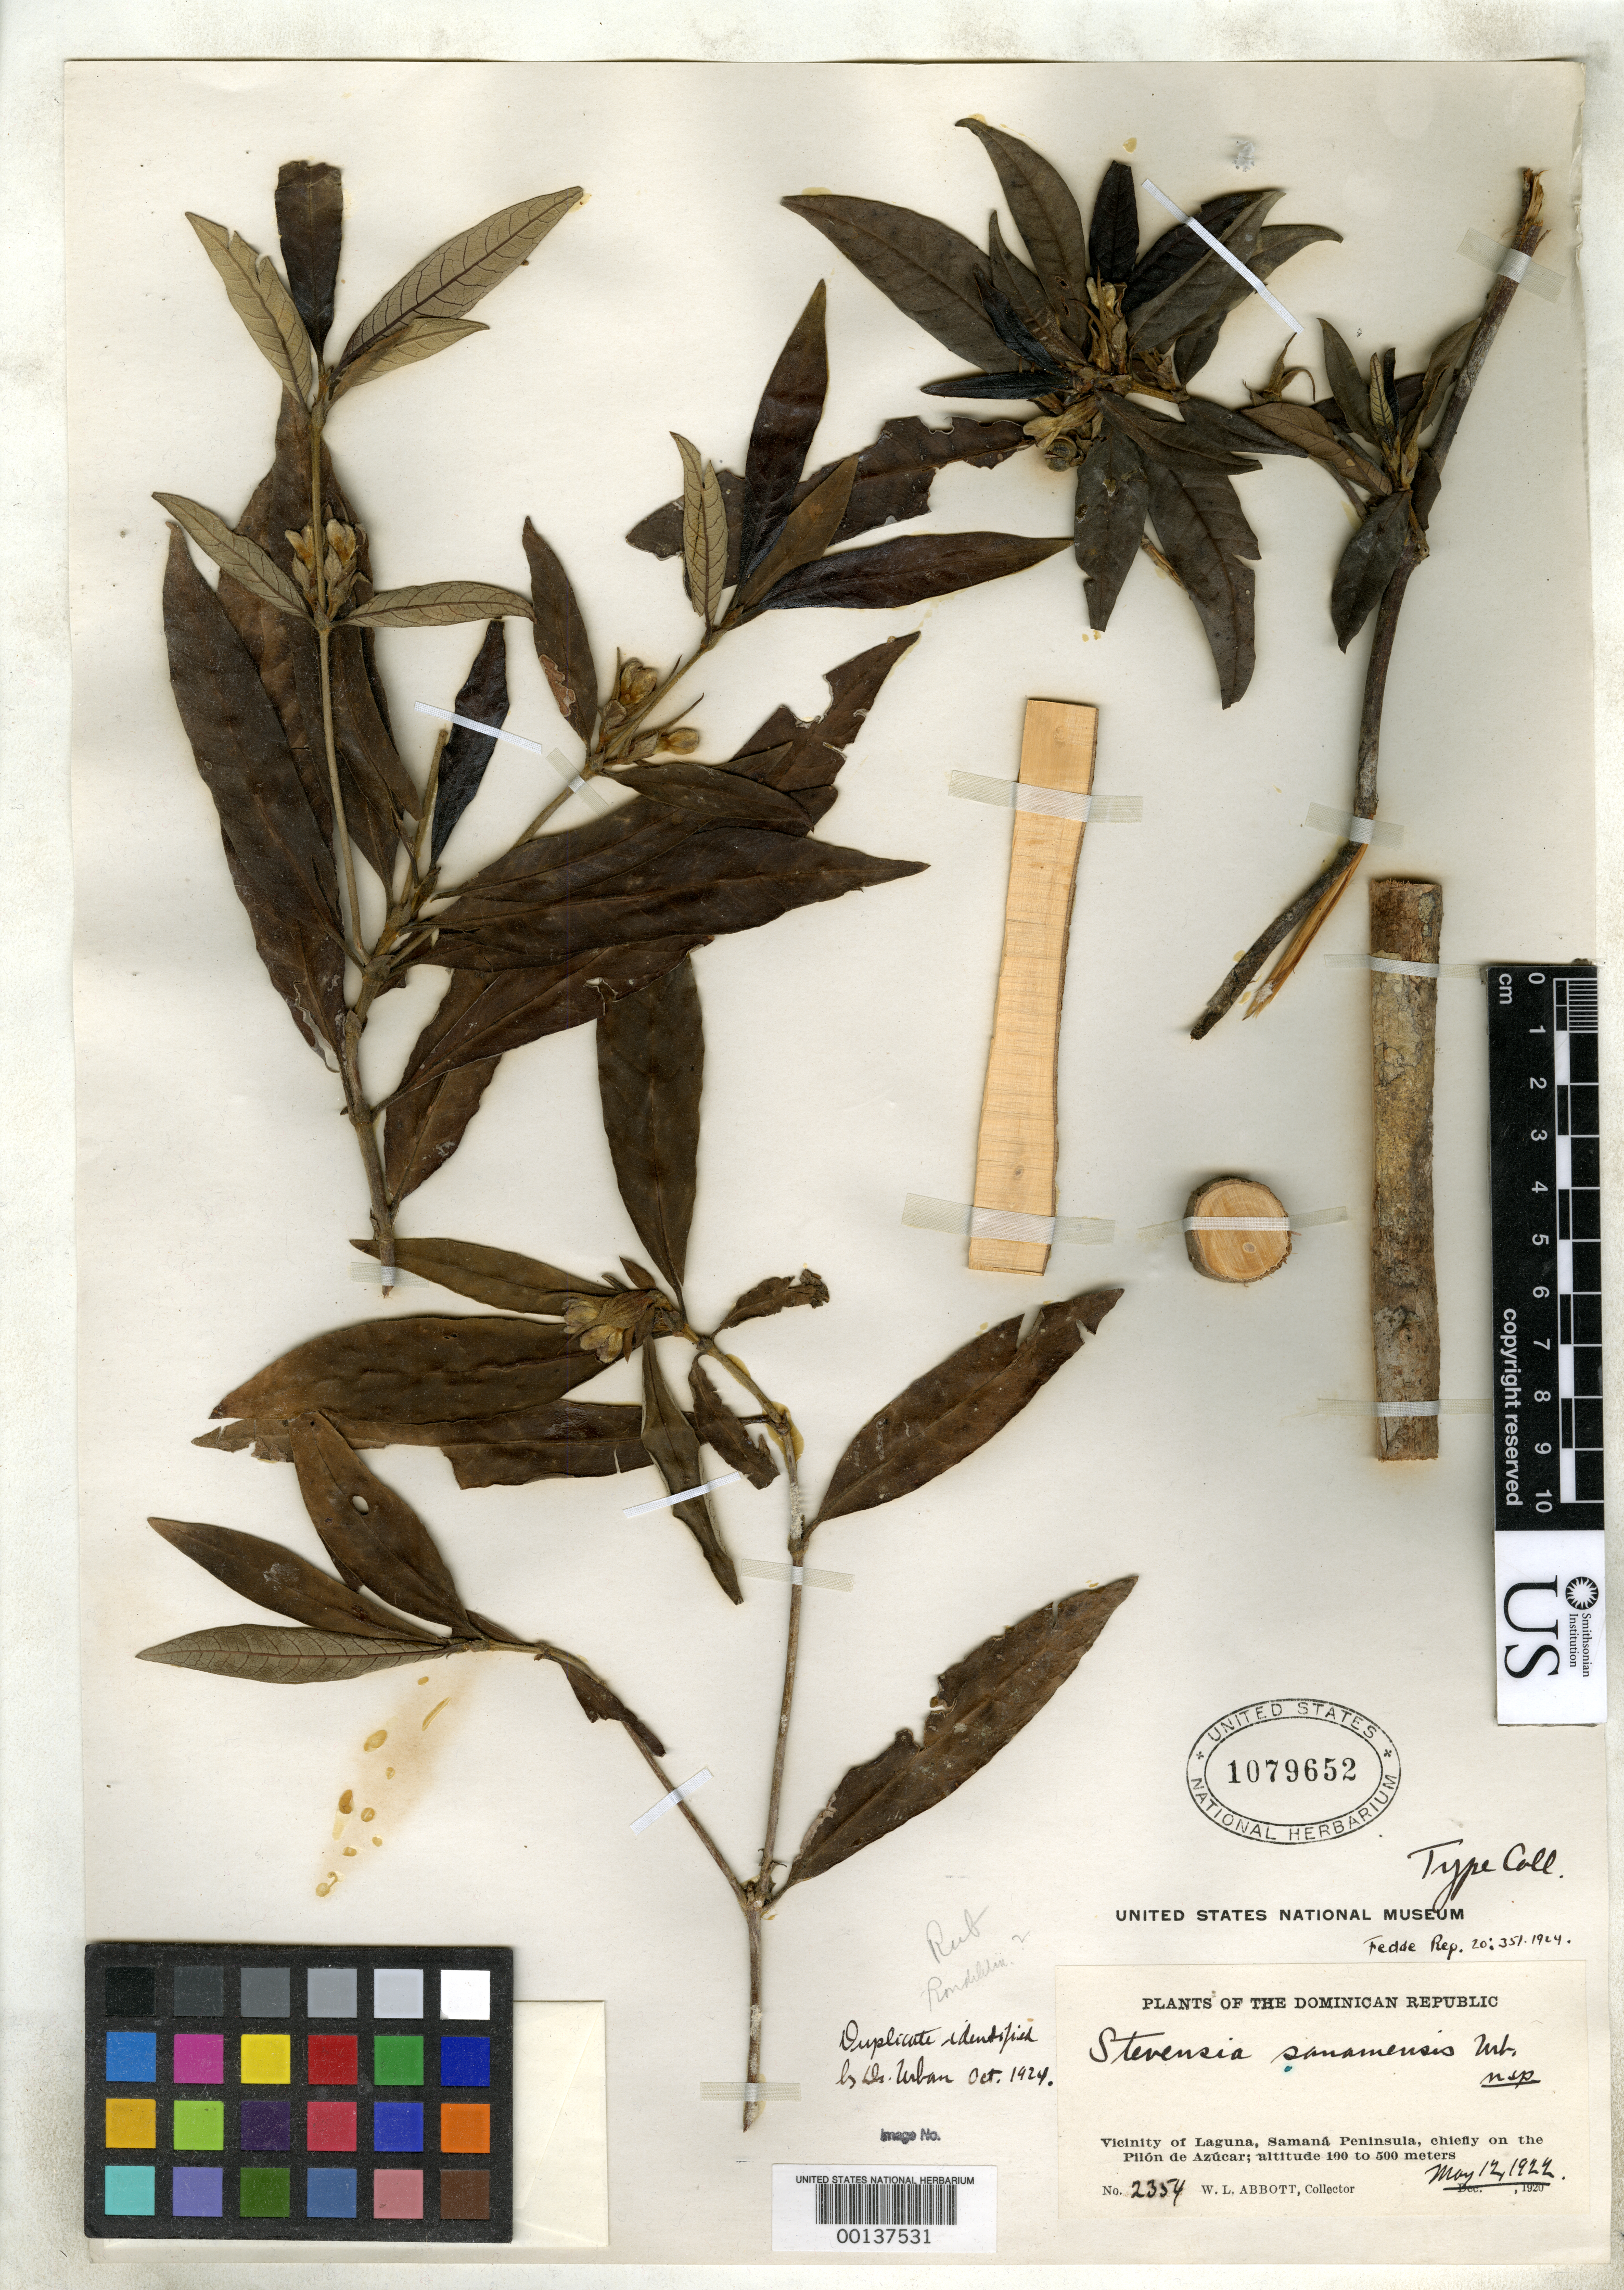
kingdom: Plantae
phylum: Tracheophyta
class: Magnoliopsida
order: Gentianales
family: Rubiaceae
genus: Stevensia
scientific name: Stevensia samanensis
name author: Urb.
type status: Isotype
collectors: W. L. Abbott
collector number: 2354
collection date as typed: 12 May 1922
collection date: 1922-05-12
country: Cuba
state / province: Las Villas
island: Greater Antilles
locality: Santo Domingo on Peninsula Samana' near Laguna.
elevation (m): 100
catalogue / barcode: US 1079652